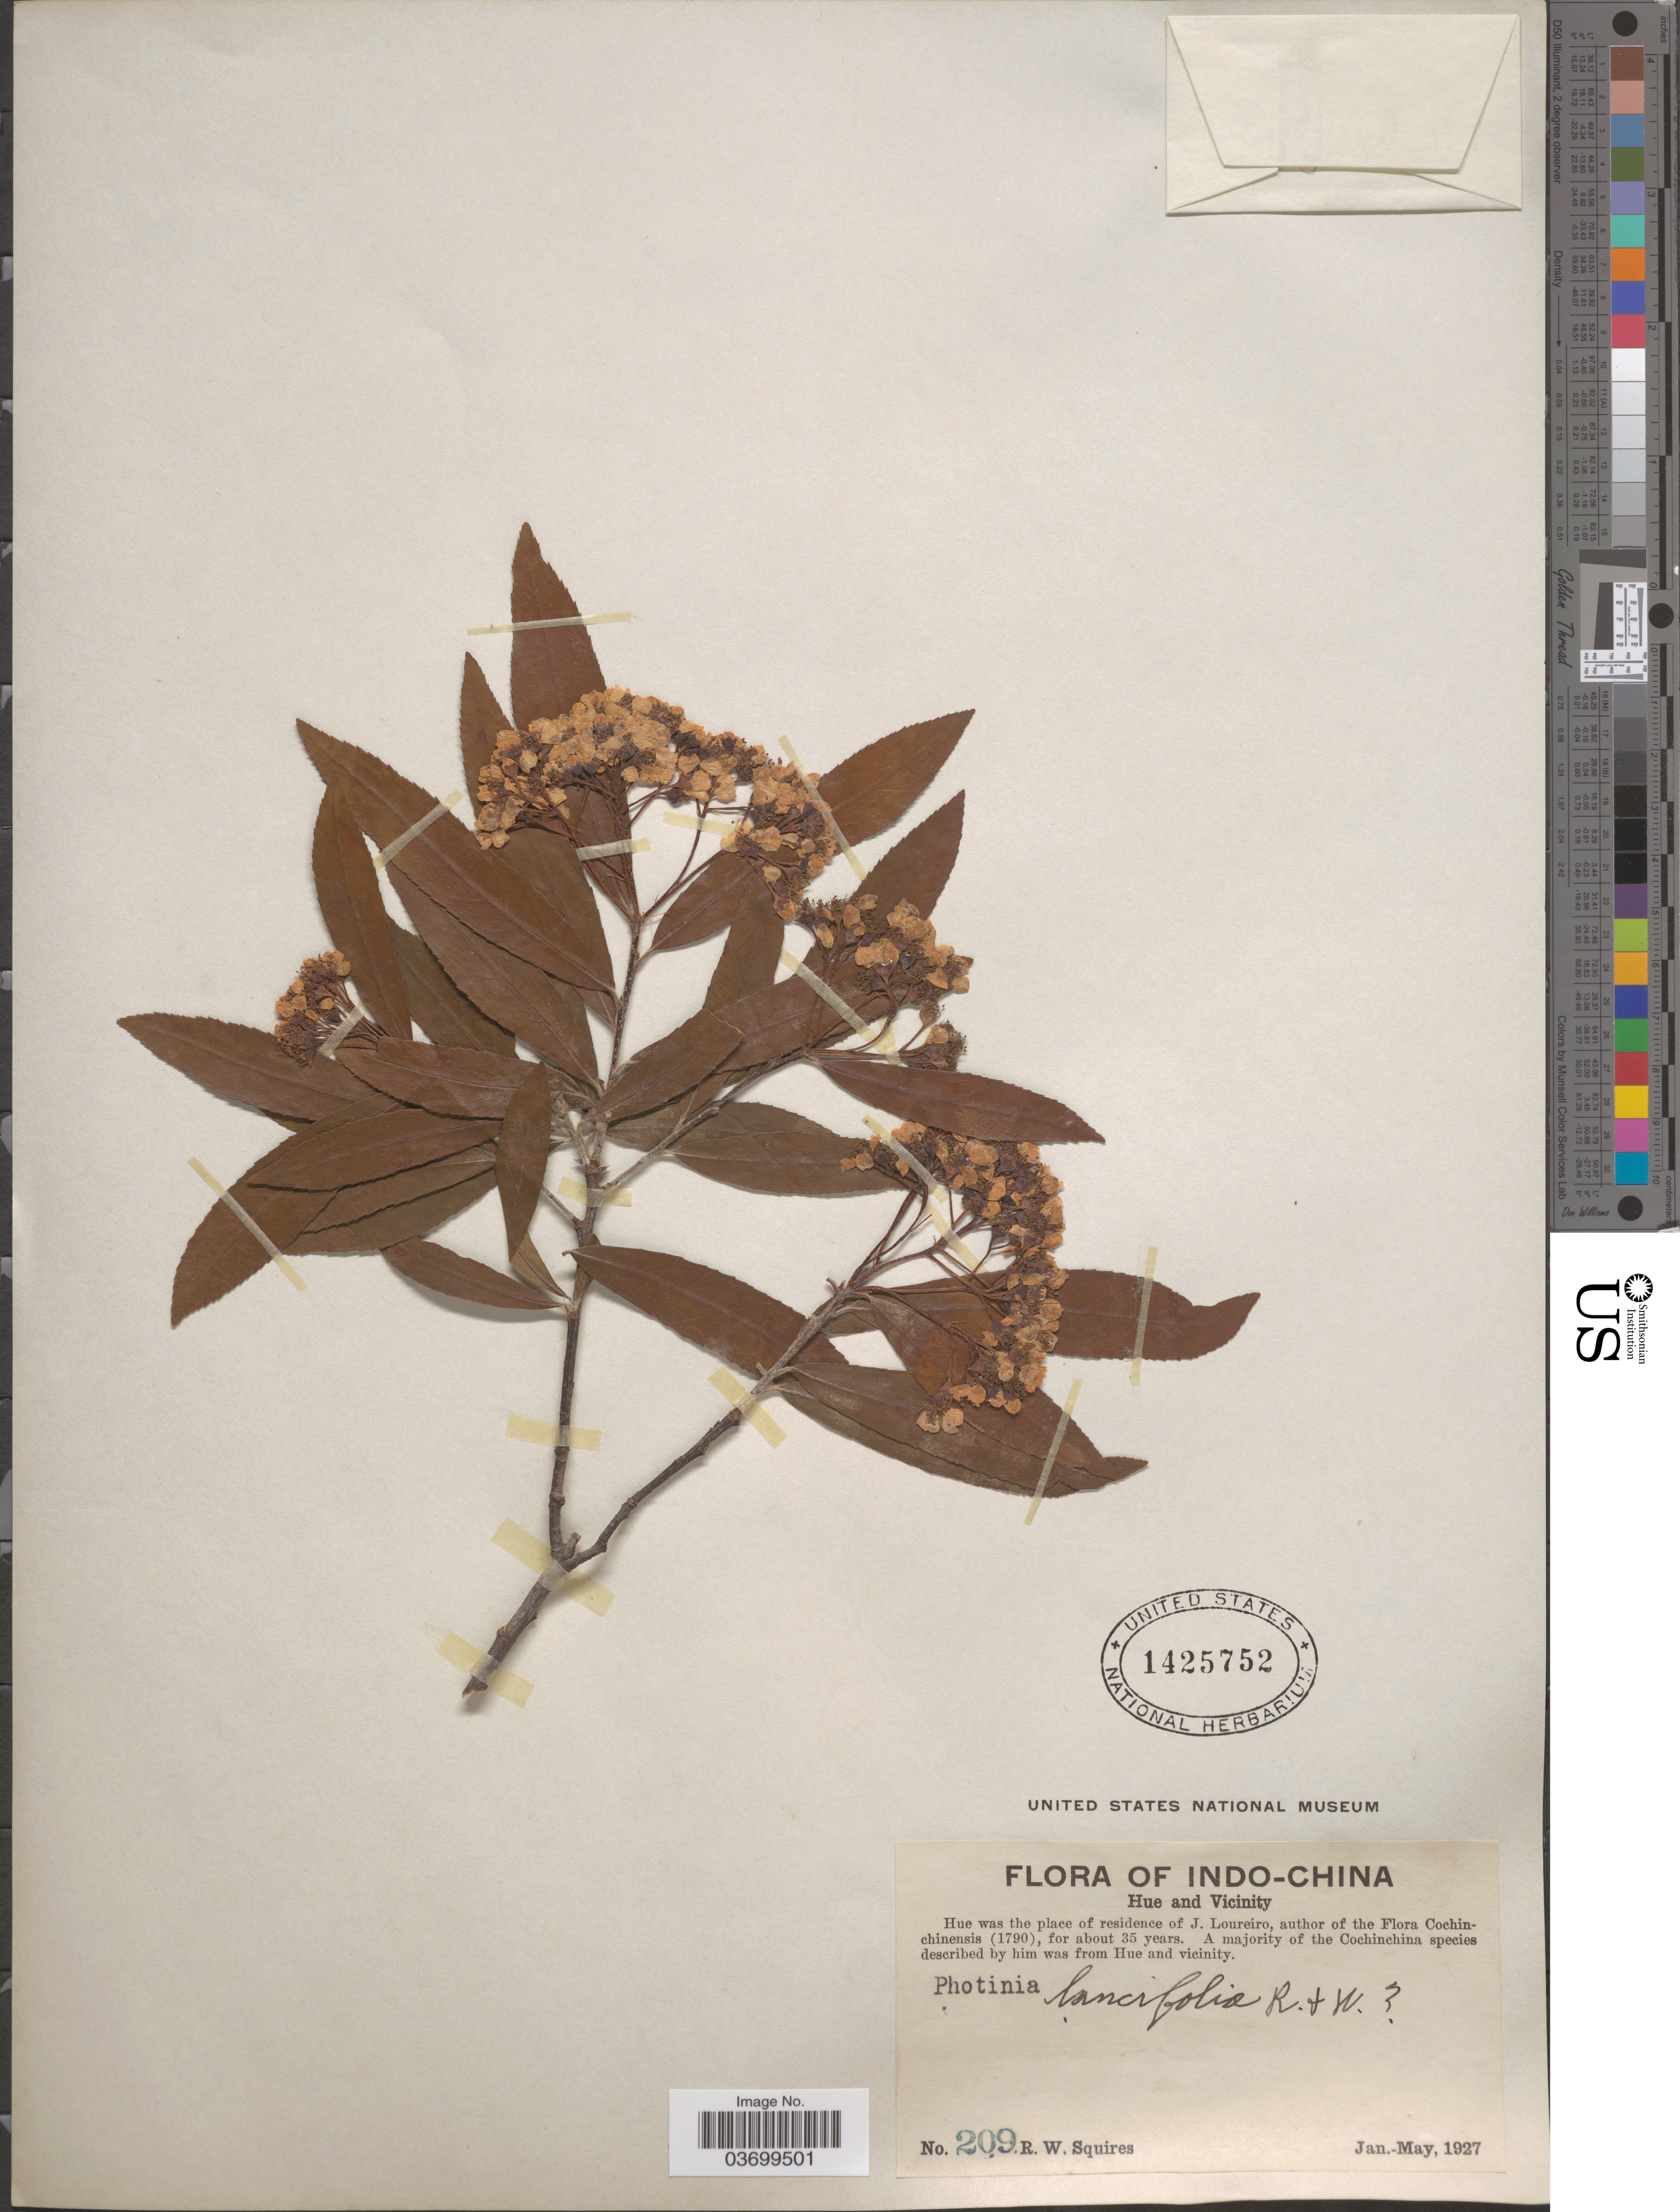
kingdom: Plantae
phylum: Tracheophyta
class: Magnoliopsida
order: Rosales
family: Rosaceae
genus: Photinia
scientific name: Photinia lancifolia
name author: Rehder & E.H. Wilson in Sarg.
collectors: R. Squires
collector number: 209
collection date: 1927-01/1927-05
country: Vietnam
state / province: Thua Thien-Hue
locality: Indo-China. Hue and Vicinity.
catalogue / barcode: US 1425752